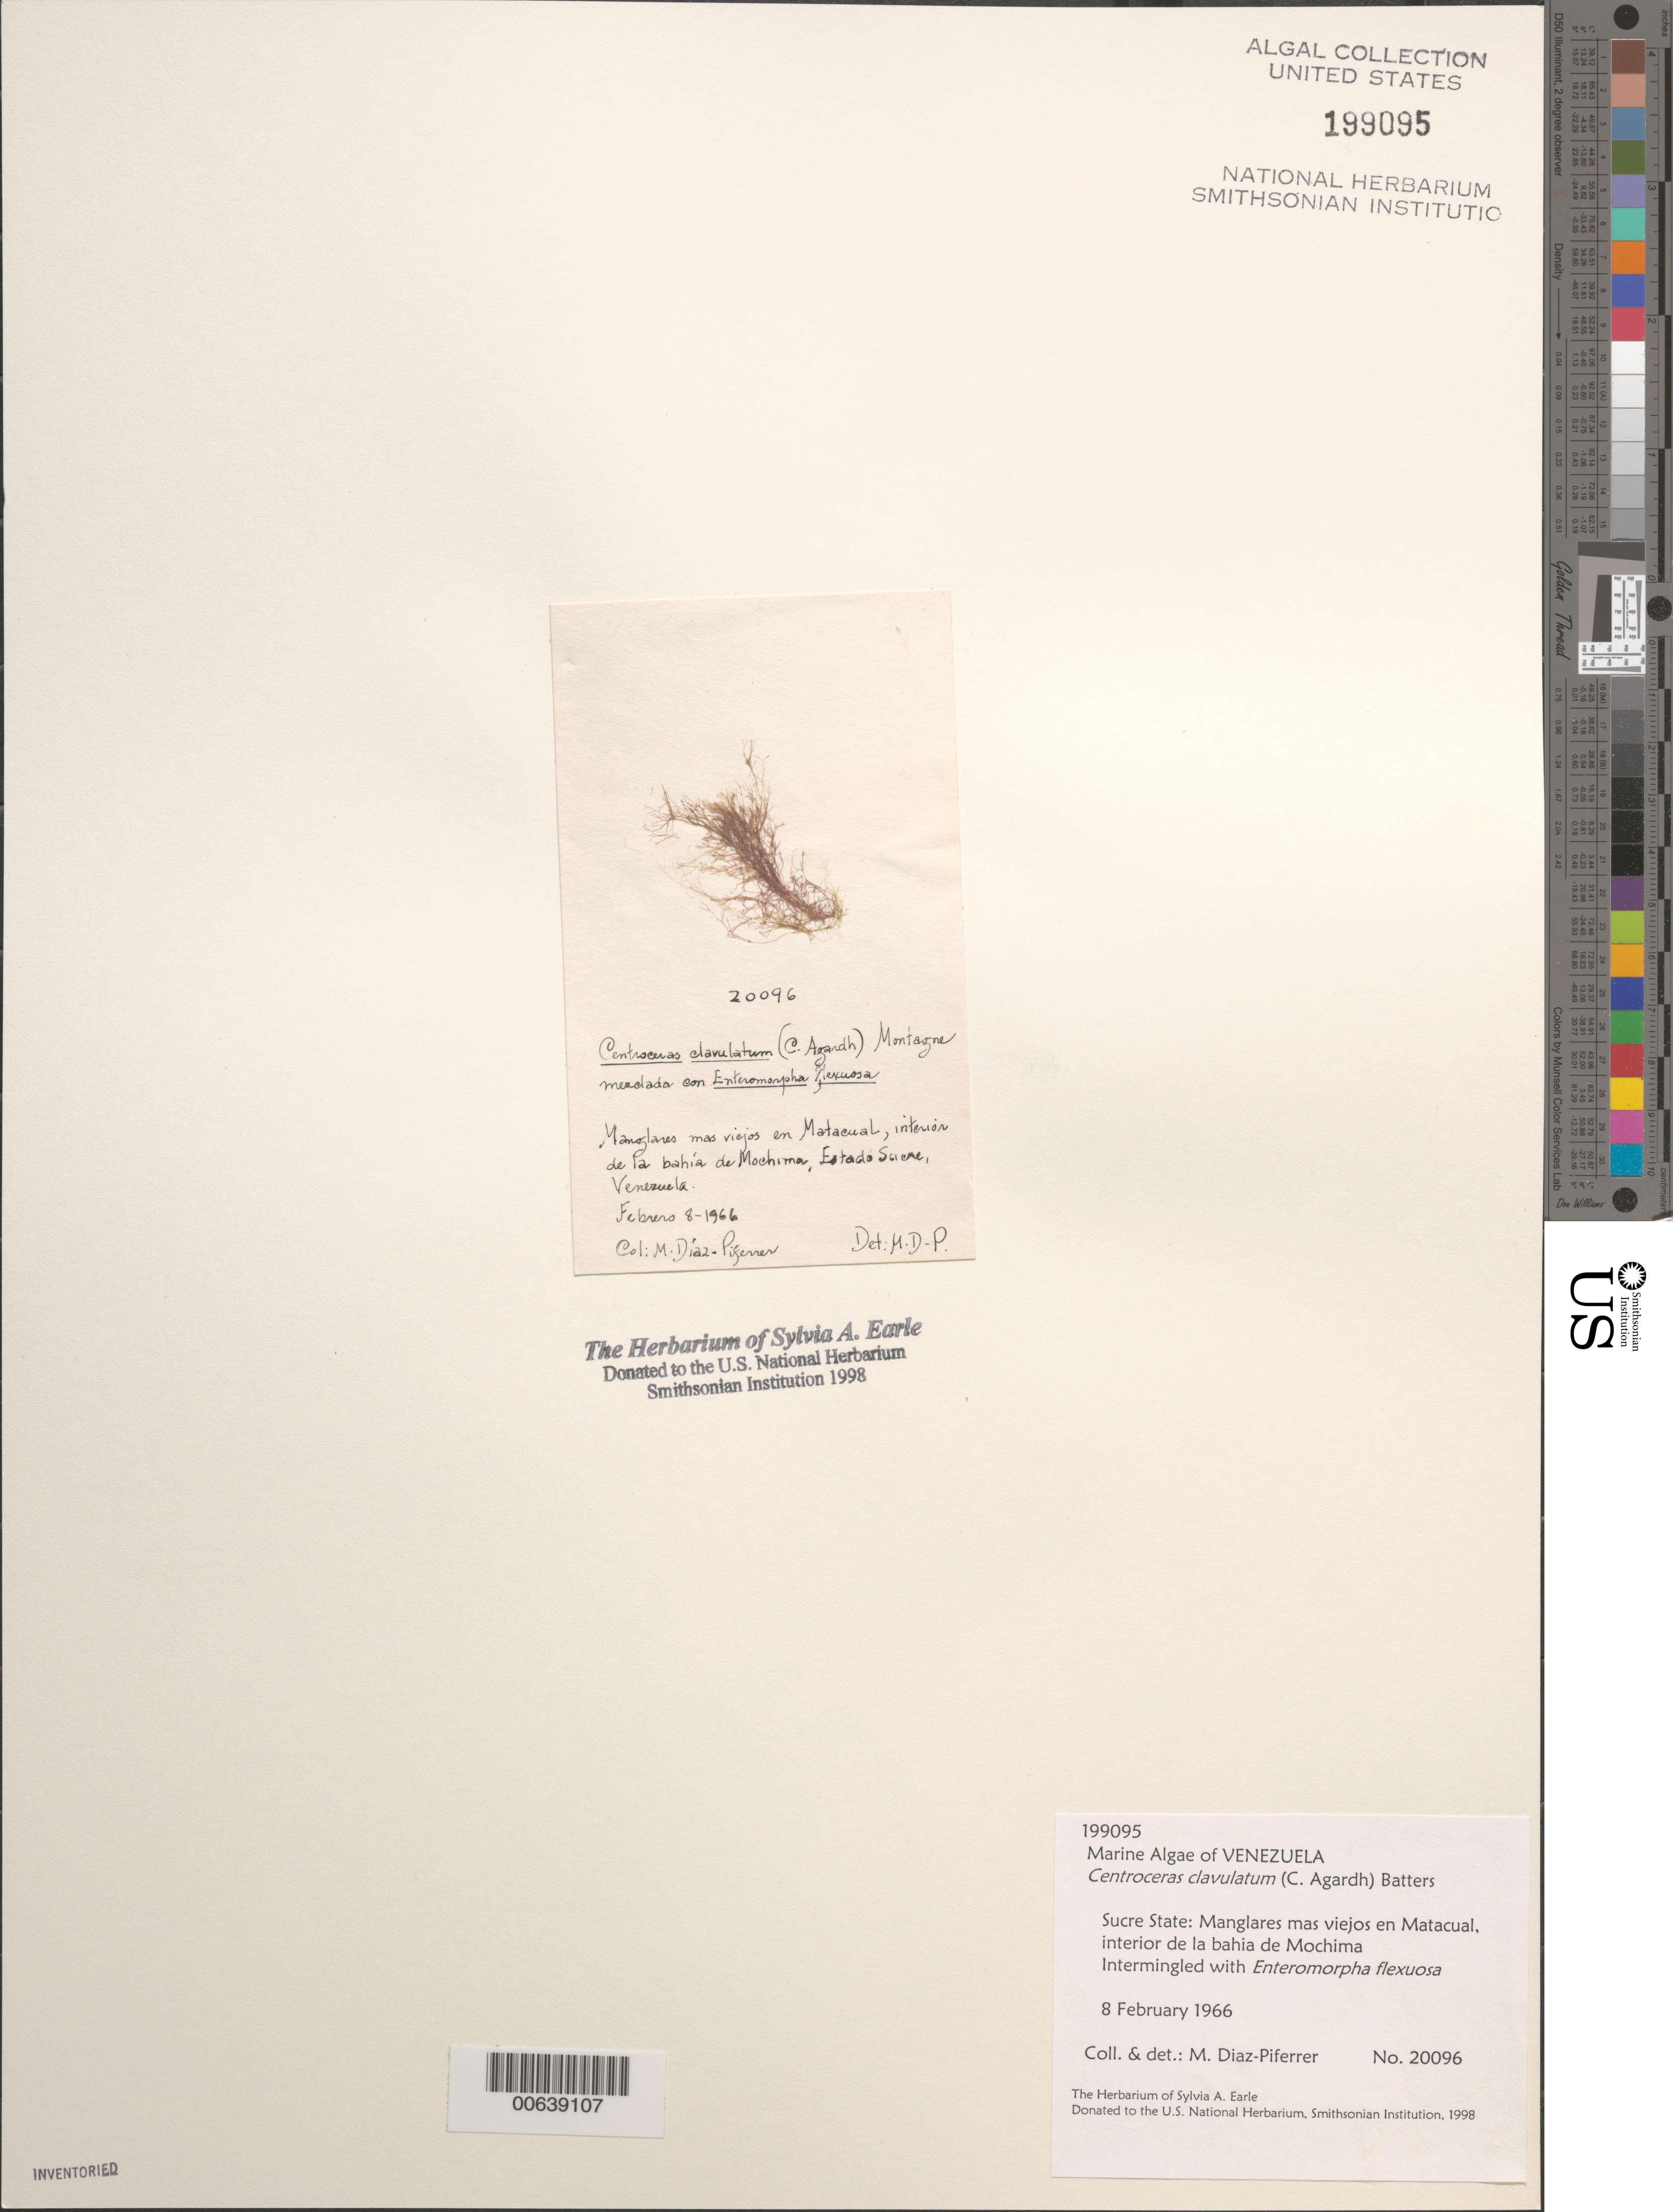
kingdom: Plantae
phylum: Rhodophyta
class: Florideophyceae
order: Ceramiales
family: Ceramiaceae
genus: Centroceras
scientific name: Centroceras clavulatum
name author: (C. Agardh) Mont.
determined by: Diaz-Piferrer, M.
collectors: M. Diaz-Piferrer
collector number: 20096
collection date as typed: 08 Feb 1966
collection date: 1966-02-08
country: Venezuela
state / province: Sucre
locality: Matacual, Bahia de Mochima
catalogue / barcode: US 199095